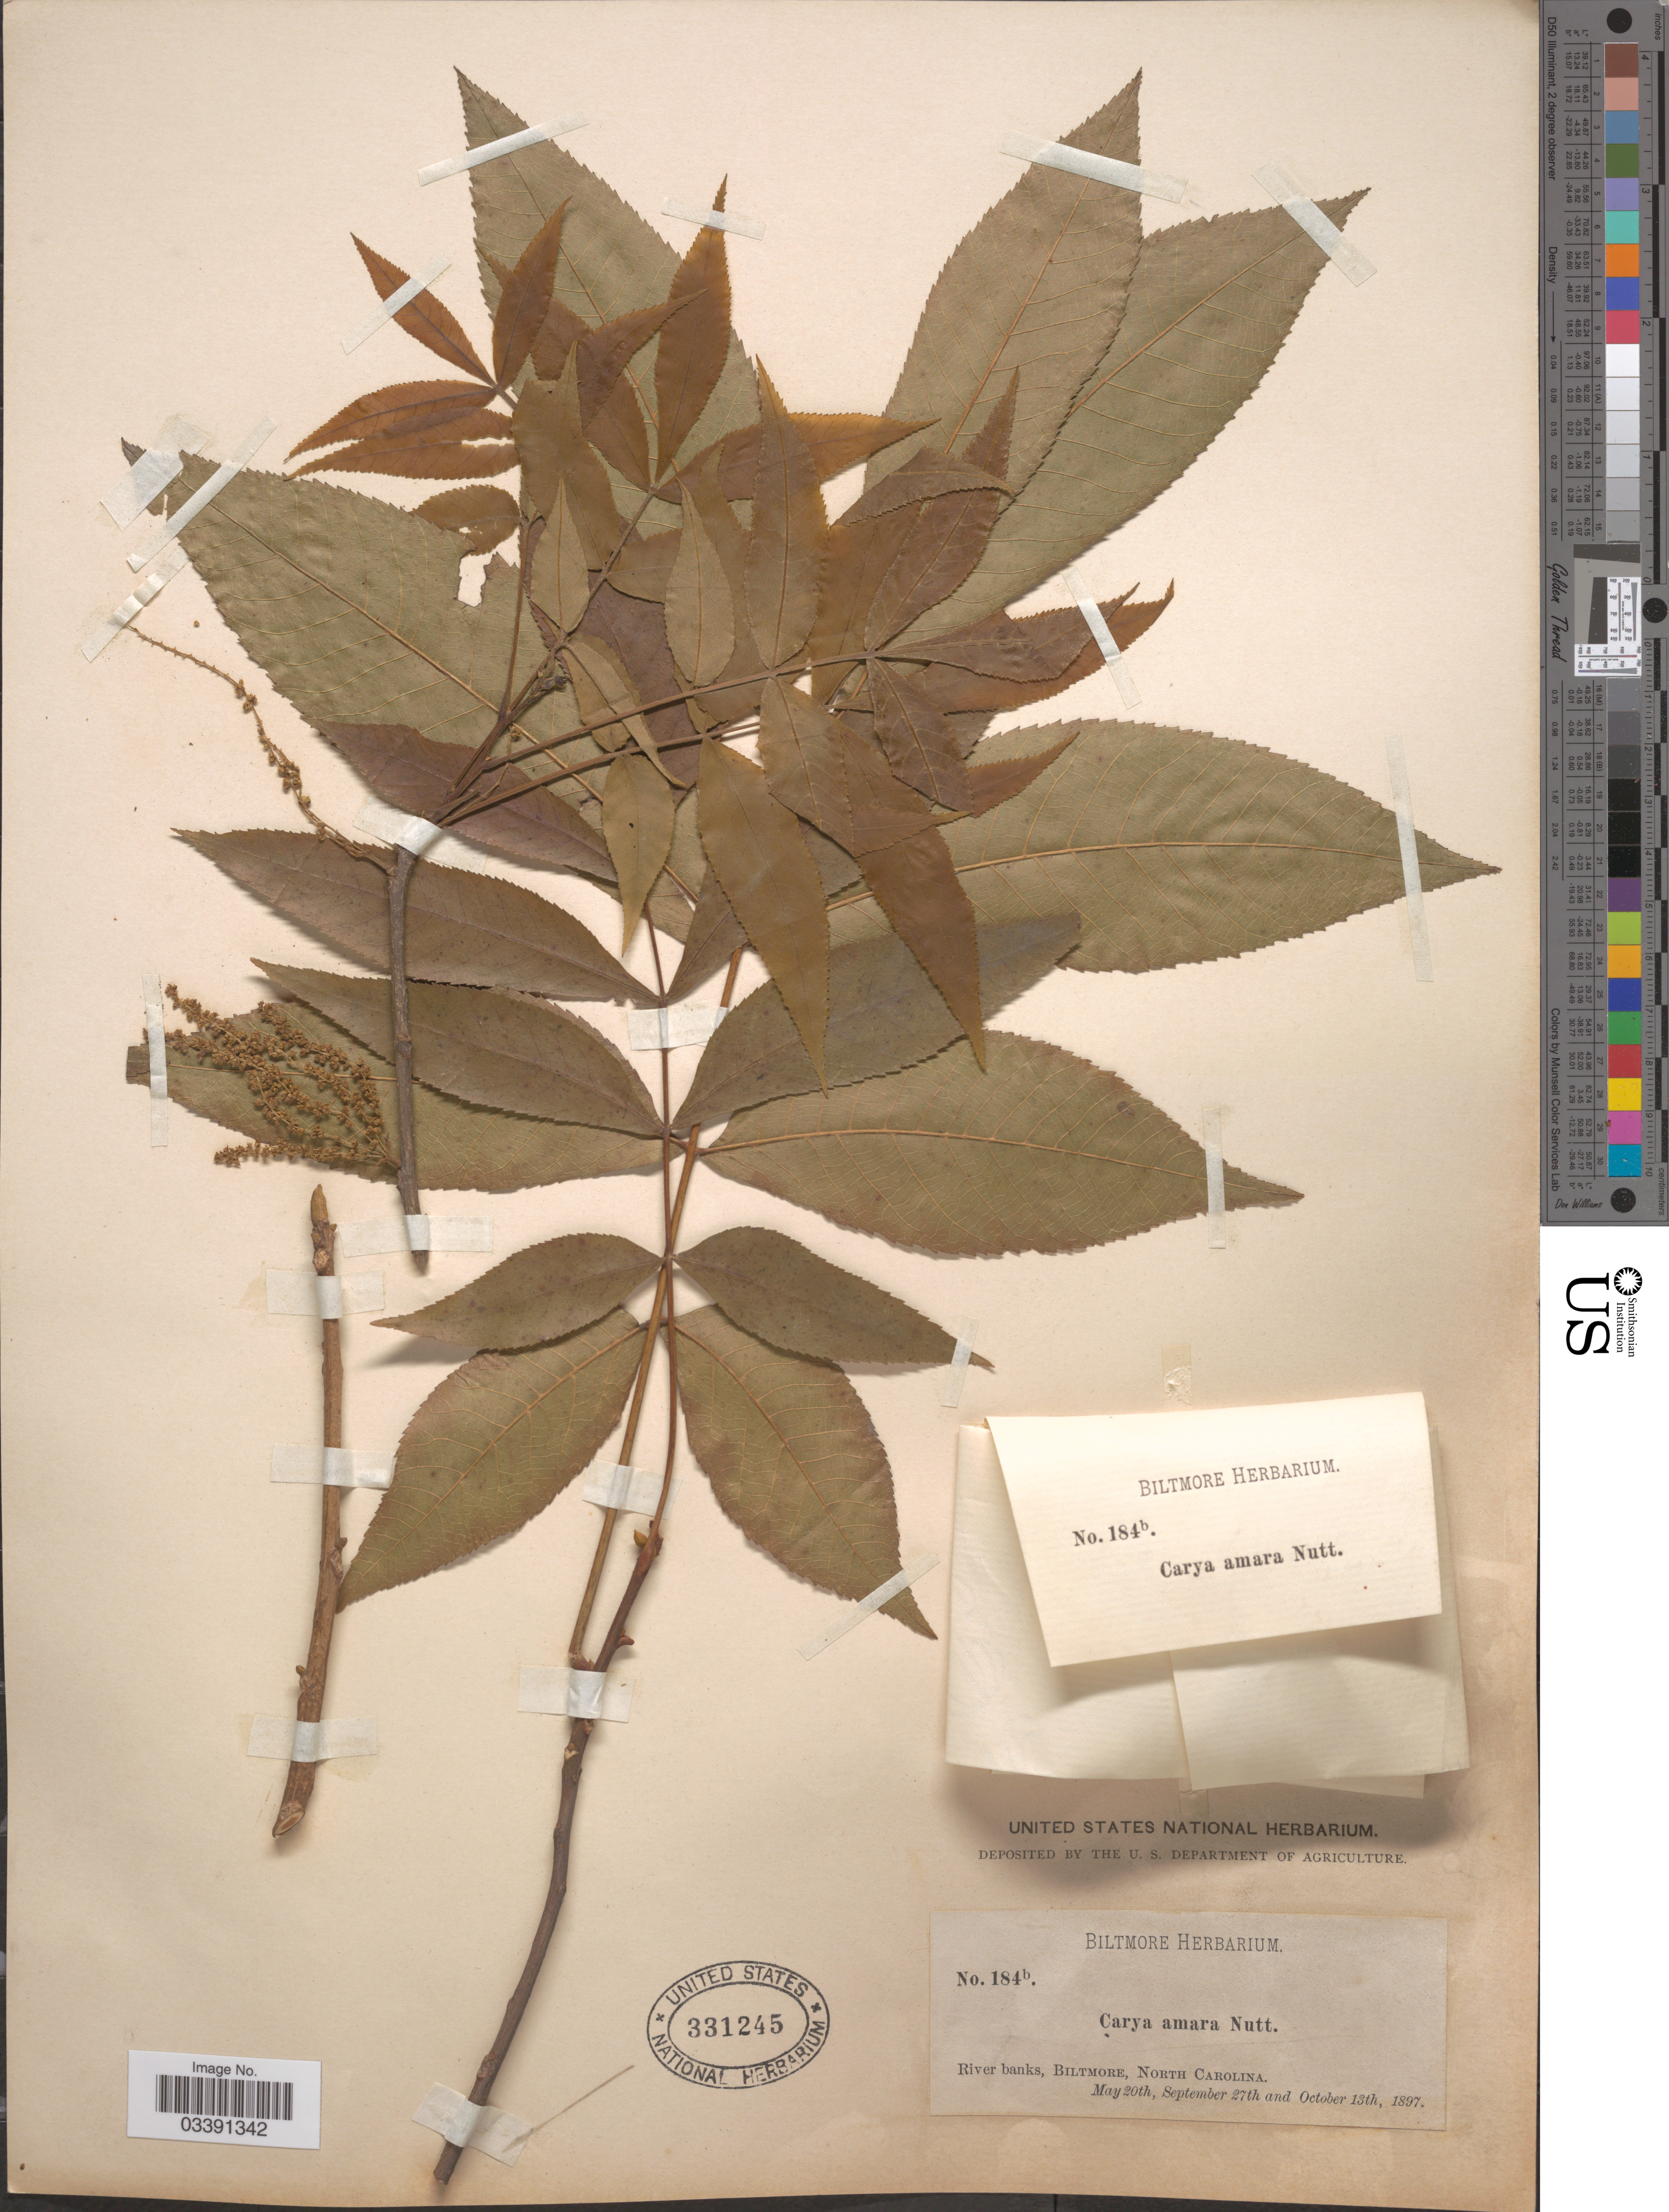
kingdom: Plantae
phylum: Tracheophyta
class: Magnoliopsida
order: Fagales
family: Juglandaceae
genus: Carya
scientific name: Carya cordiformis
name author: (Wangenh.) K. Koch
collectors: ex herb. Biltmore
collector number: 184b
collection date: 1897-05-20/1897-10-13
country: United States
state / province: North Carolina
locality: River banks. Biltmore.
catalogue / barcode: US 331245